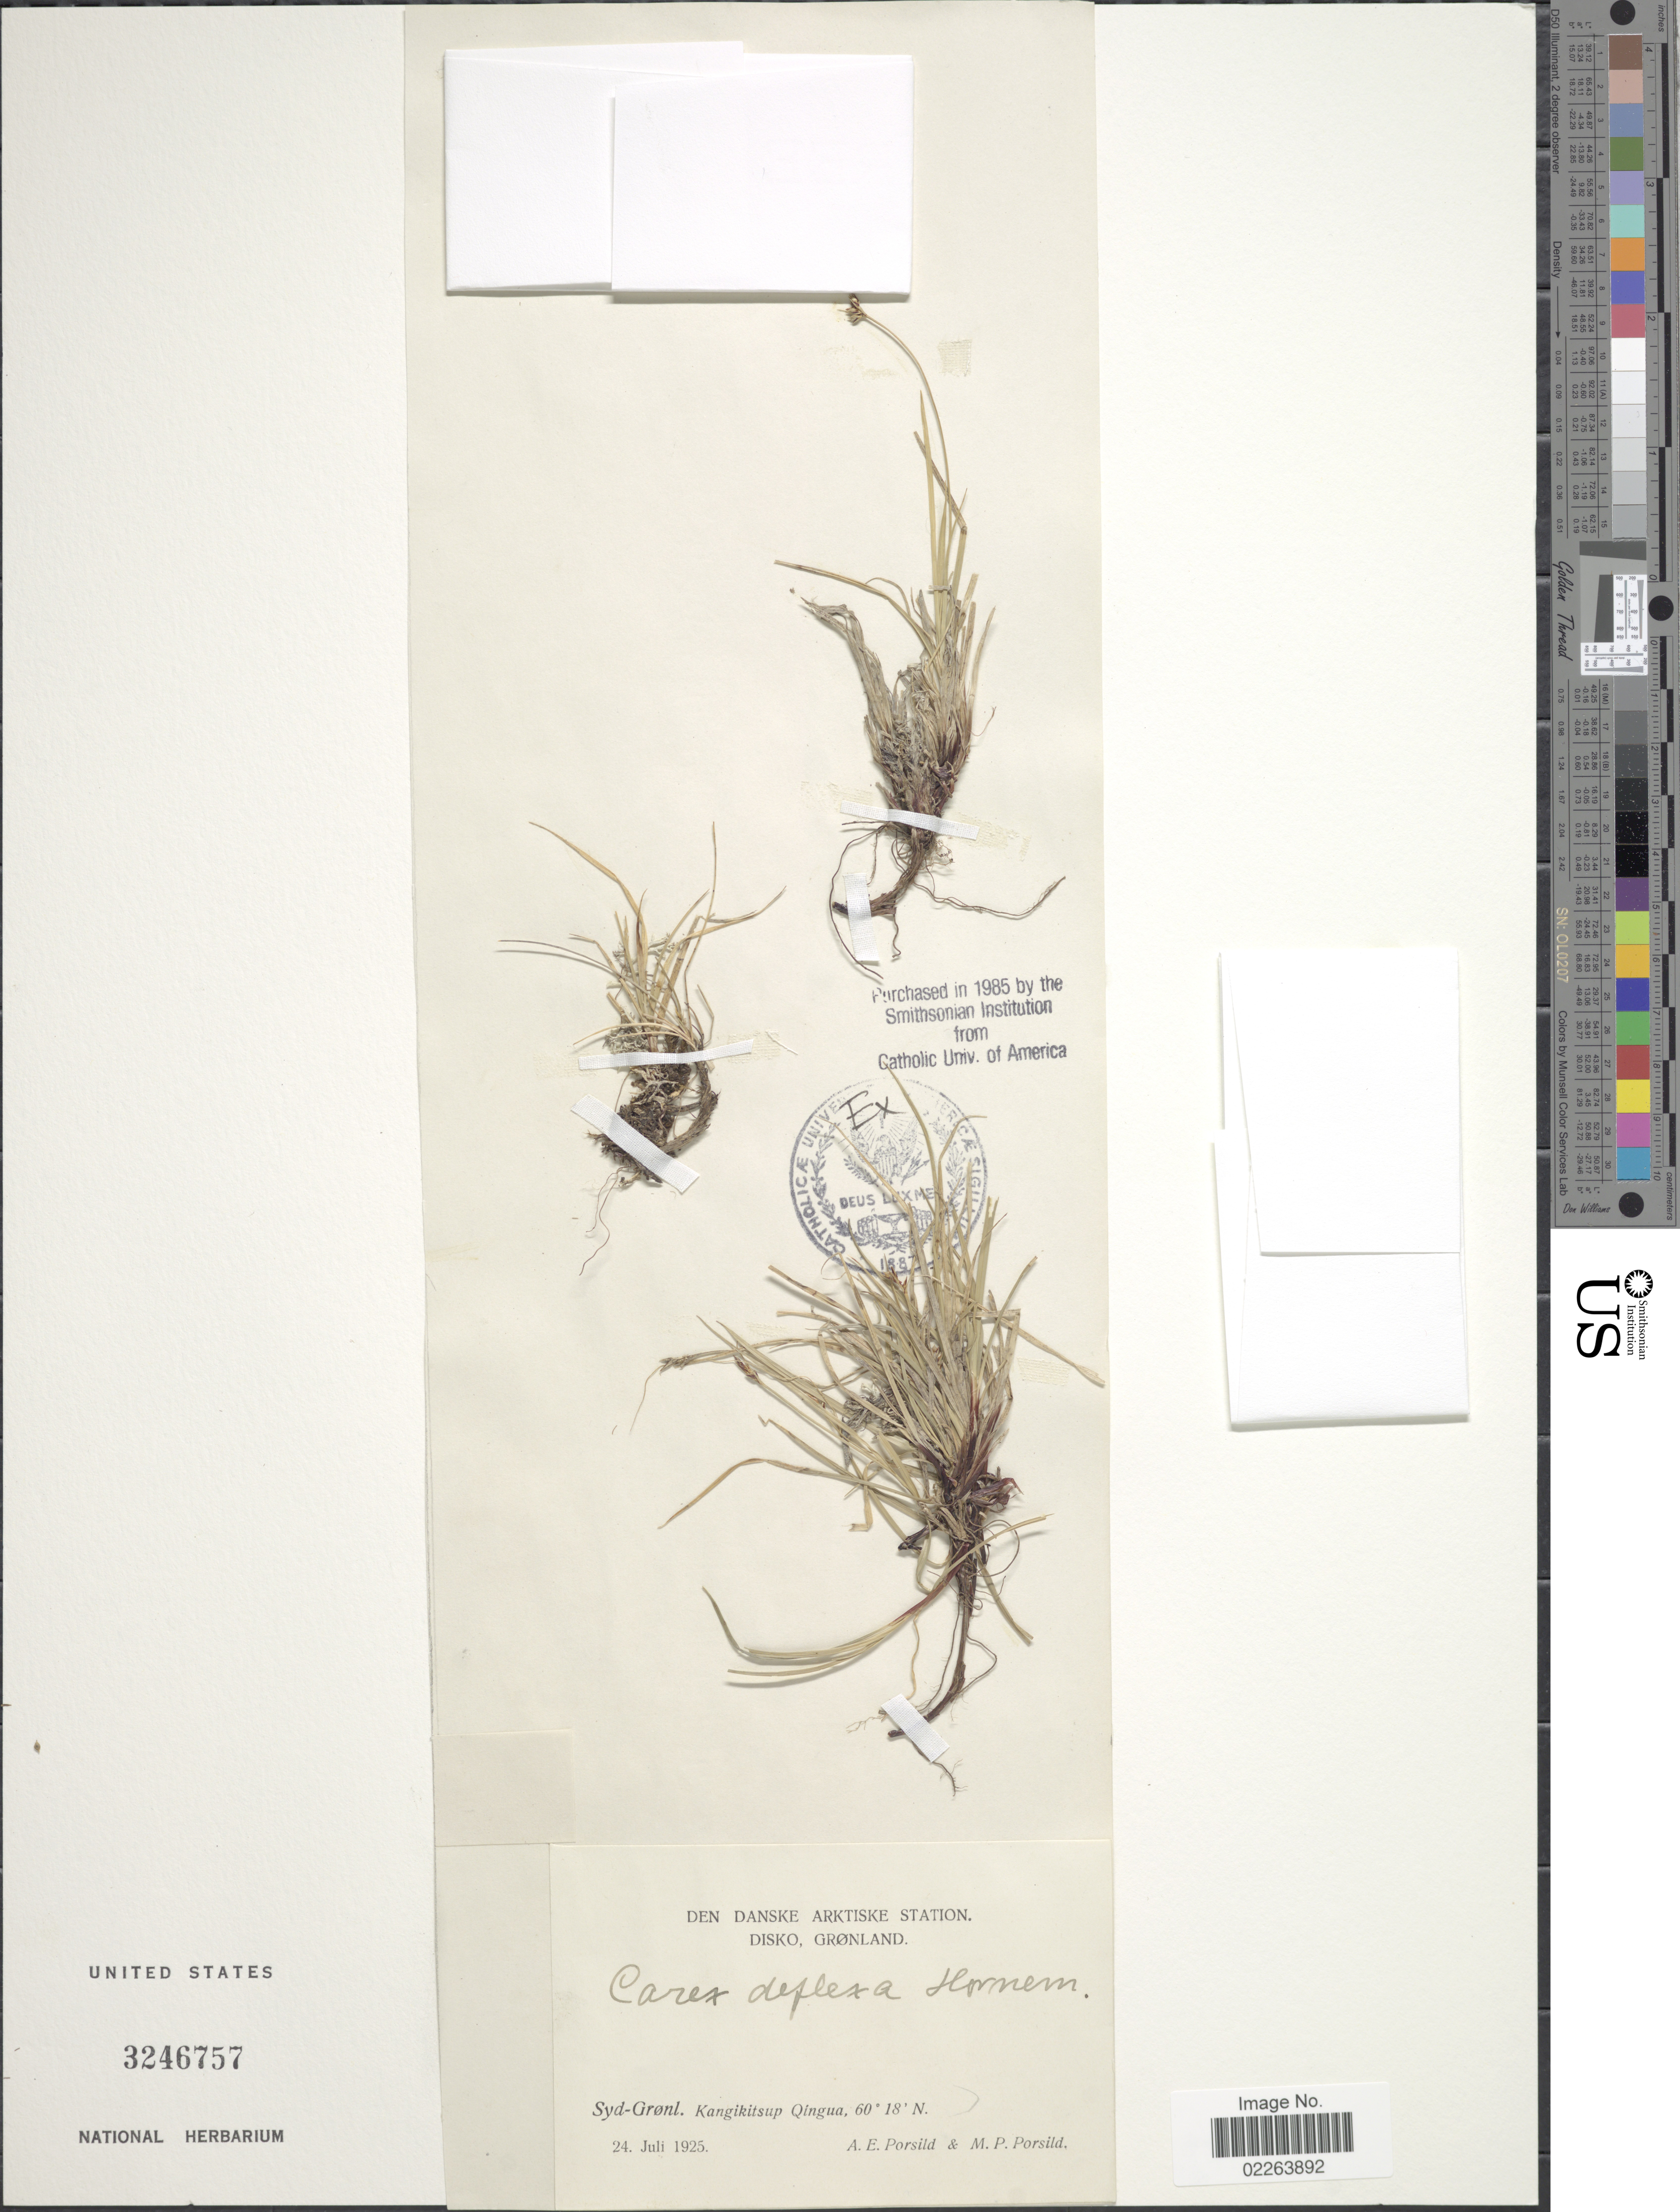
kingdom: Plantae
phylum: Tracheophyta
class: Liliopsida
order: Poales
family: Cyperaceae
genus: Carex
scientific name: Carex deflexa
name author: Hornem.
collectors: A. E. Porsild & M. P. Porsild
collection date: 1925-07-24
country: Greenland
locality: Den Danske Arktiske Station Disko,Syd-Grønl. Kangikitsup Qingua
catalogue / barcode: US 3246757